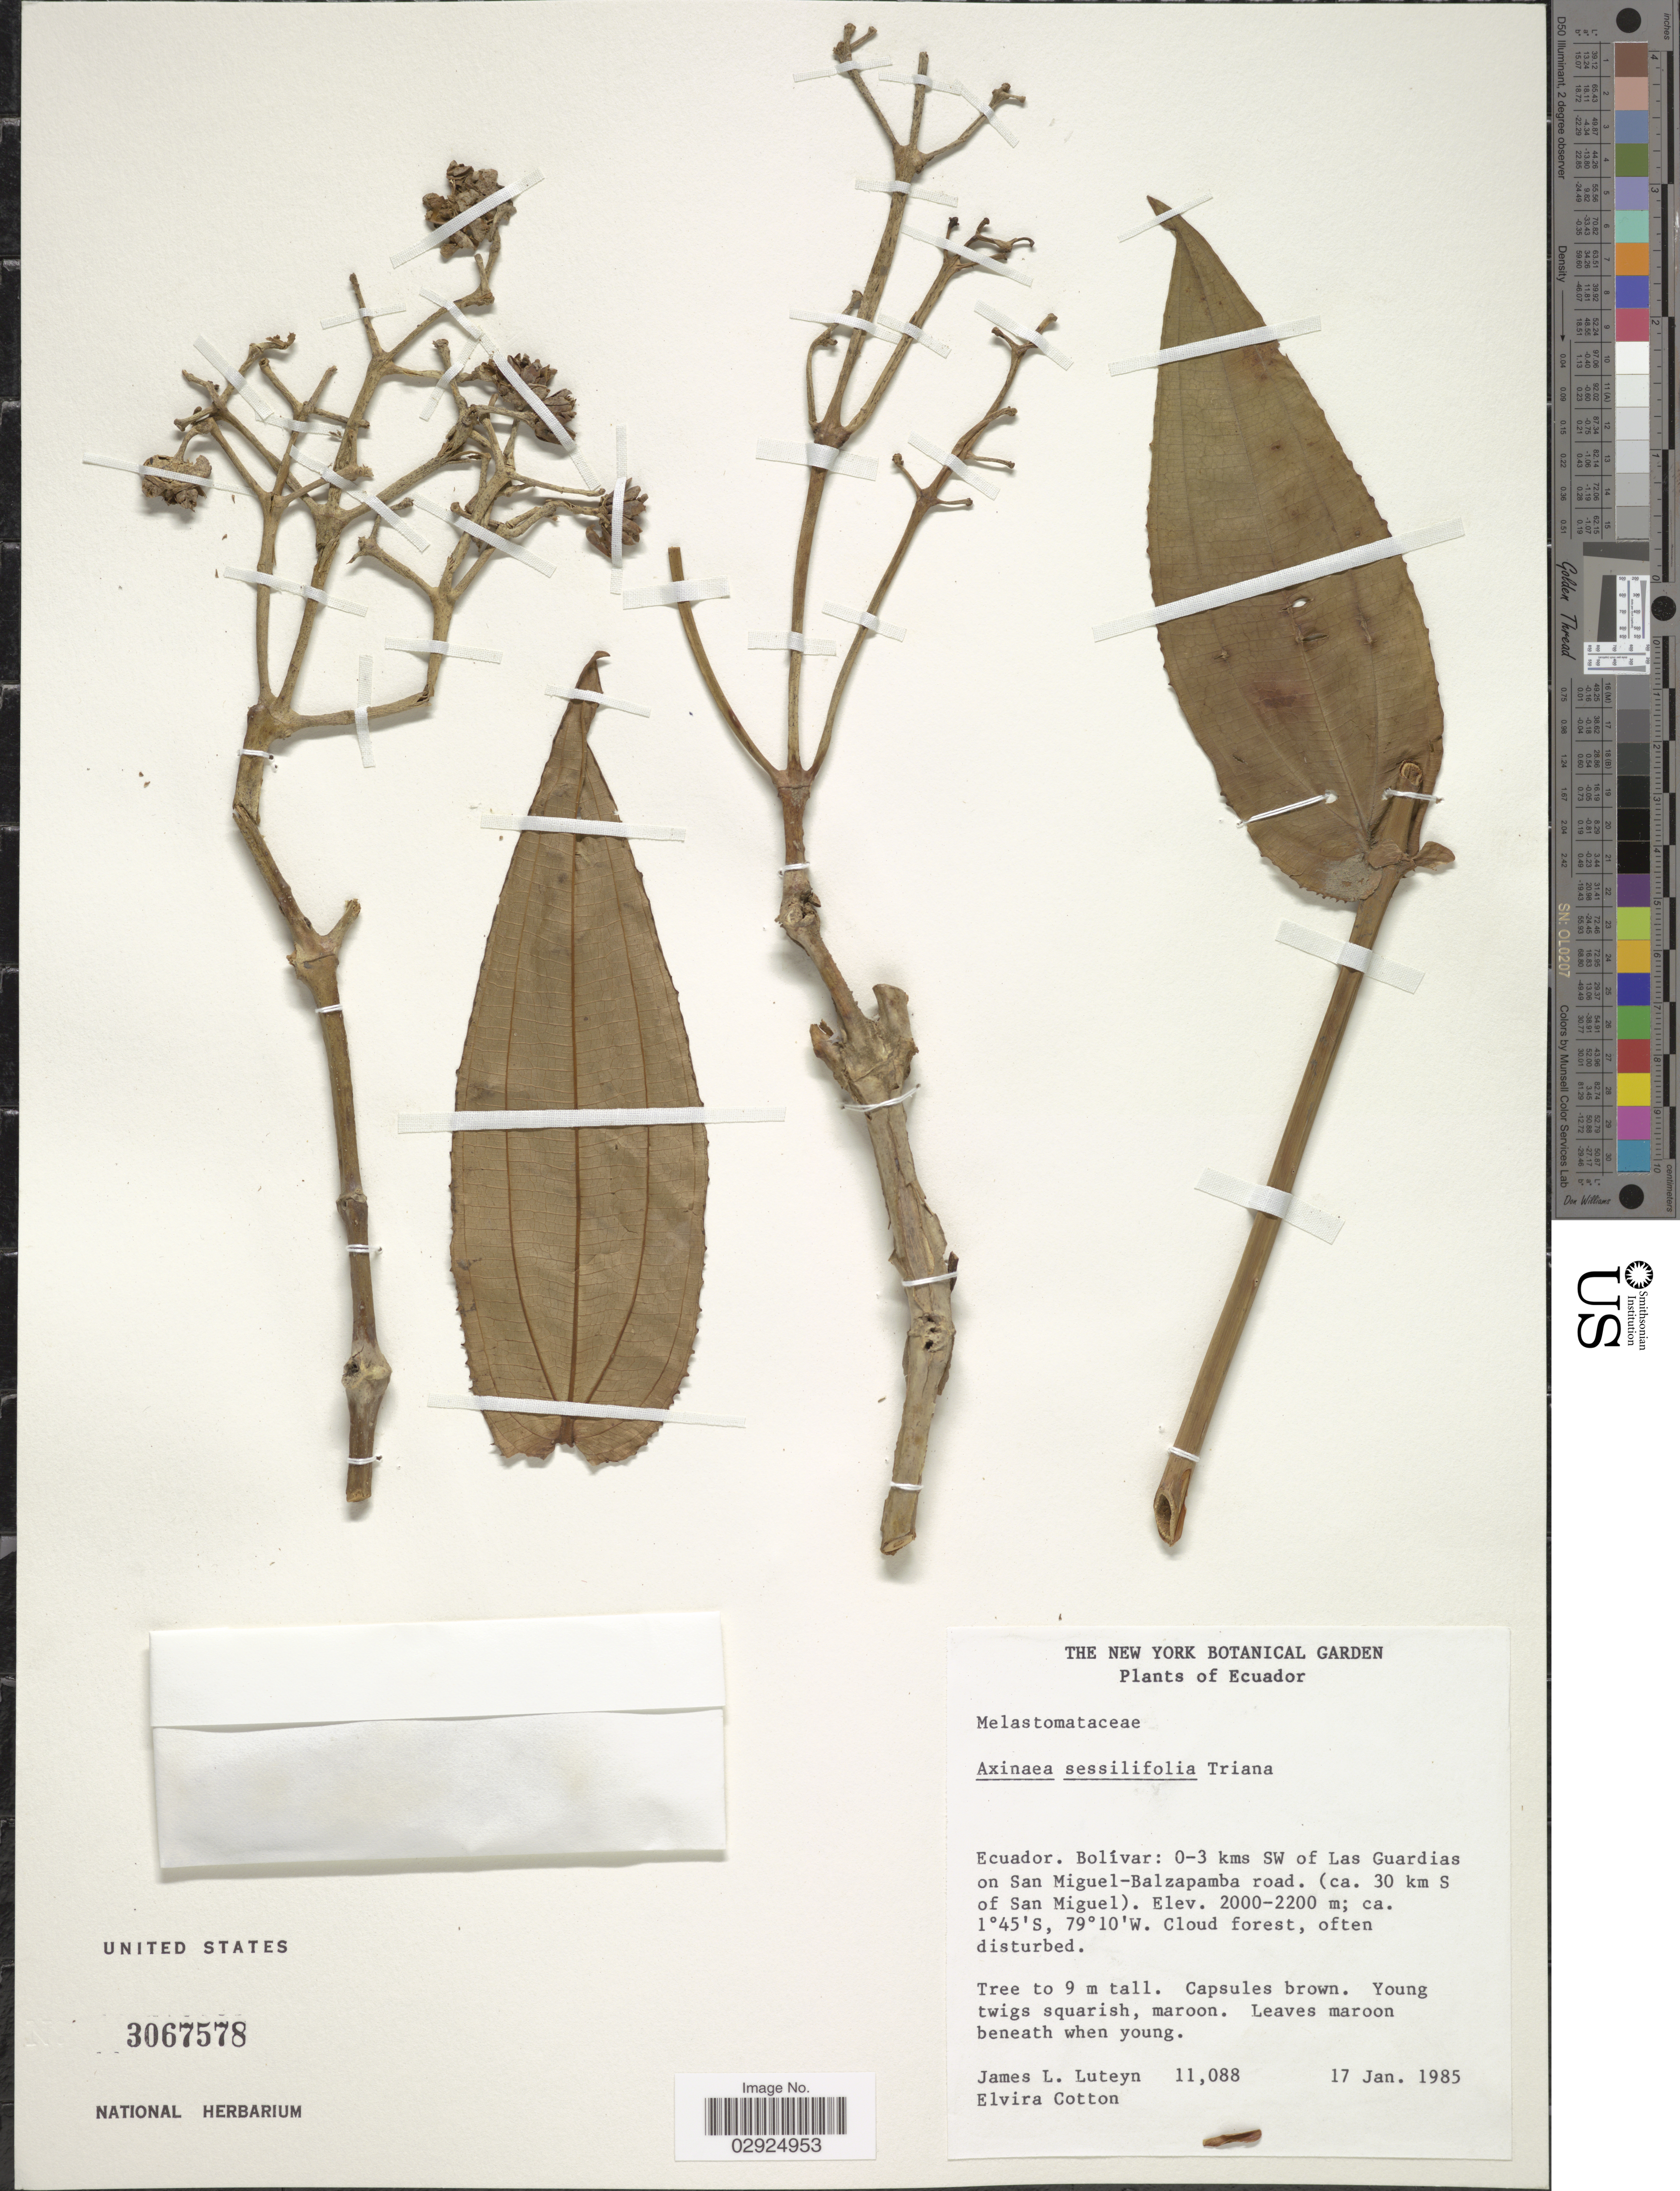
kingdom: Plantae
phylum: Tracheophyta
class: Magnoliopsida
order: Myrtales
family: Melastomataceae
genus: Axinaea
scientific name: Axinaea sessilifolia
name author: Triana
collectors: J. Luteyn & E. Cotton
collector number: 11088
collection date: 1985-01-17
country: Ecuador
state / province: Bolívar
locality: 0-3 kms SW of Las Guardias on San-Miguel-Balzapamba road, (ca. 30 km S of San Miguel).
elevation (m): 2000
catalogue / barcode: US 3067578